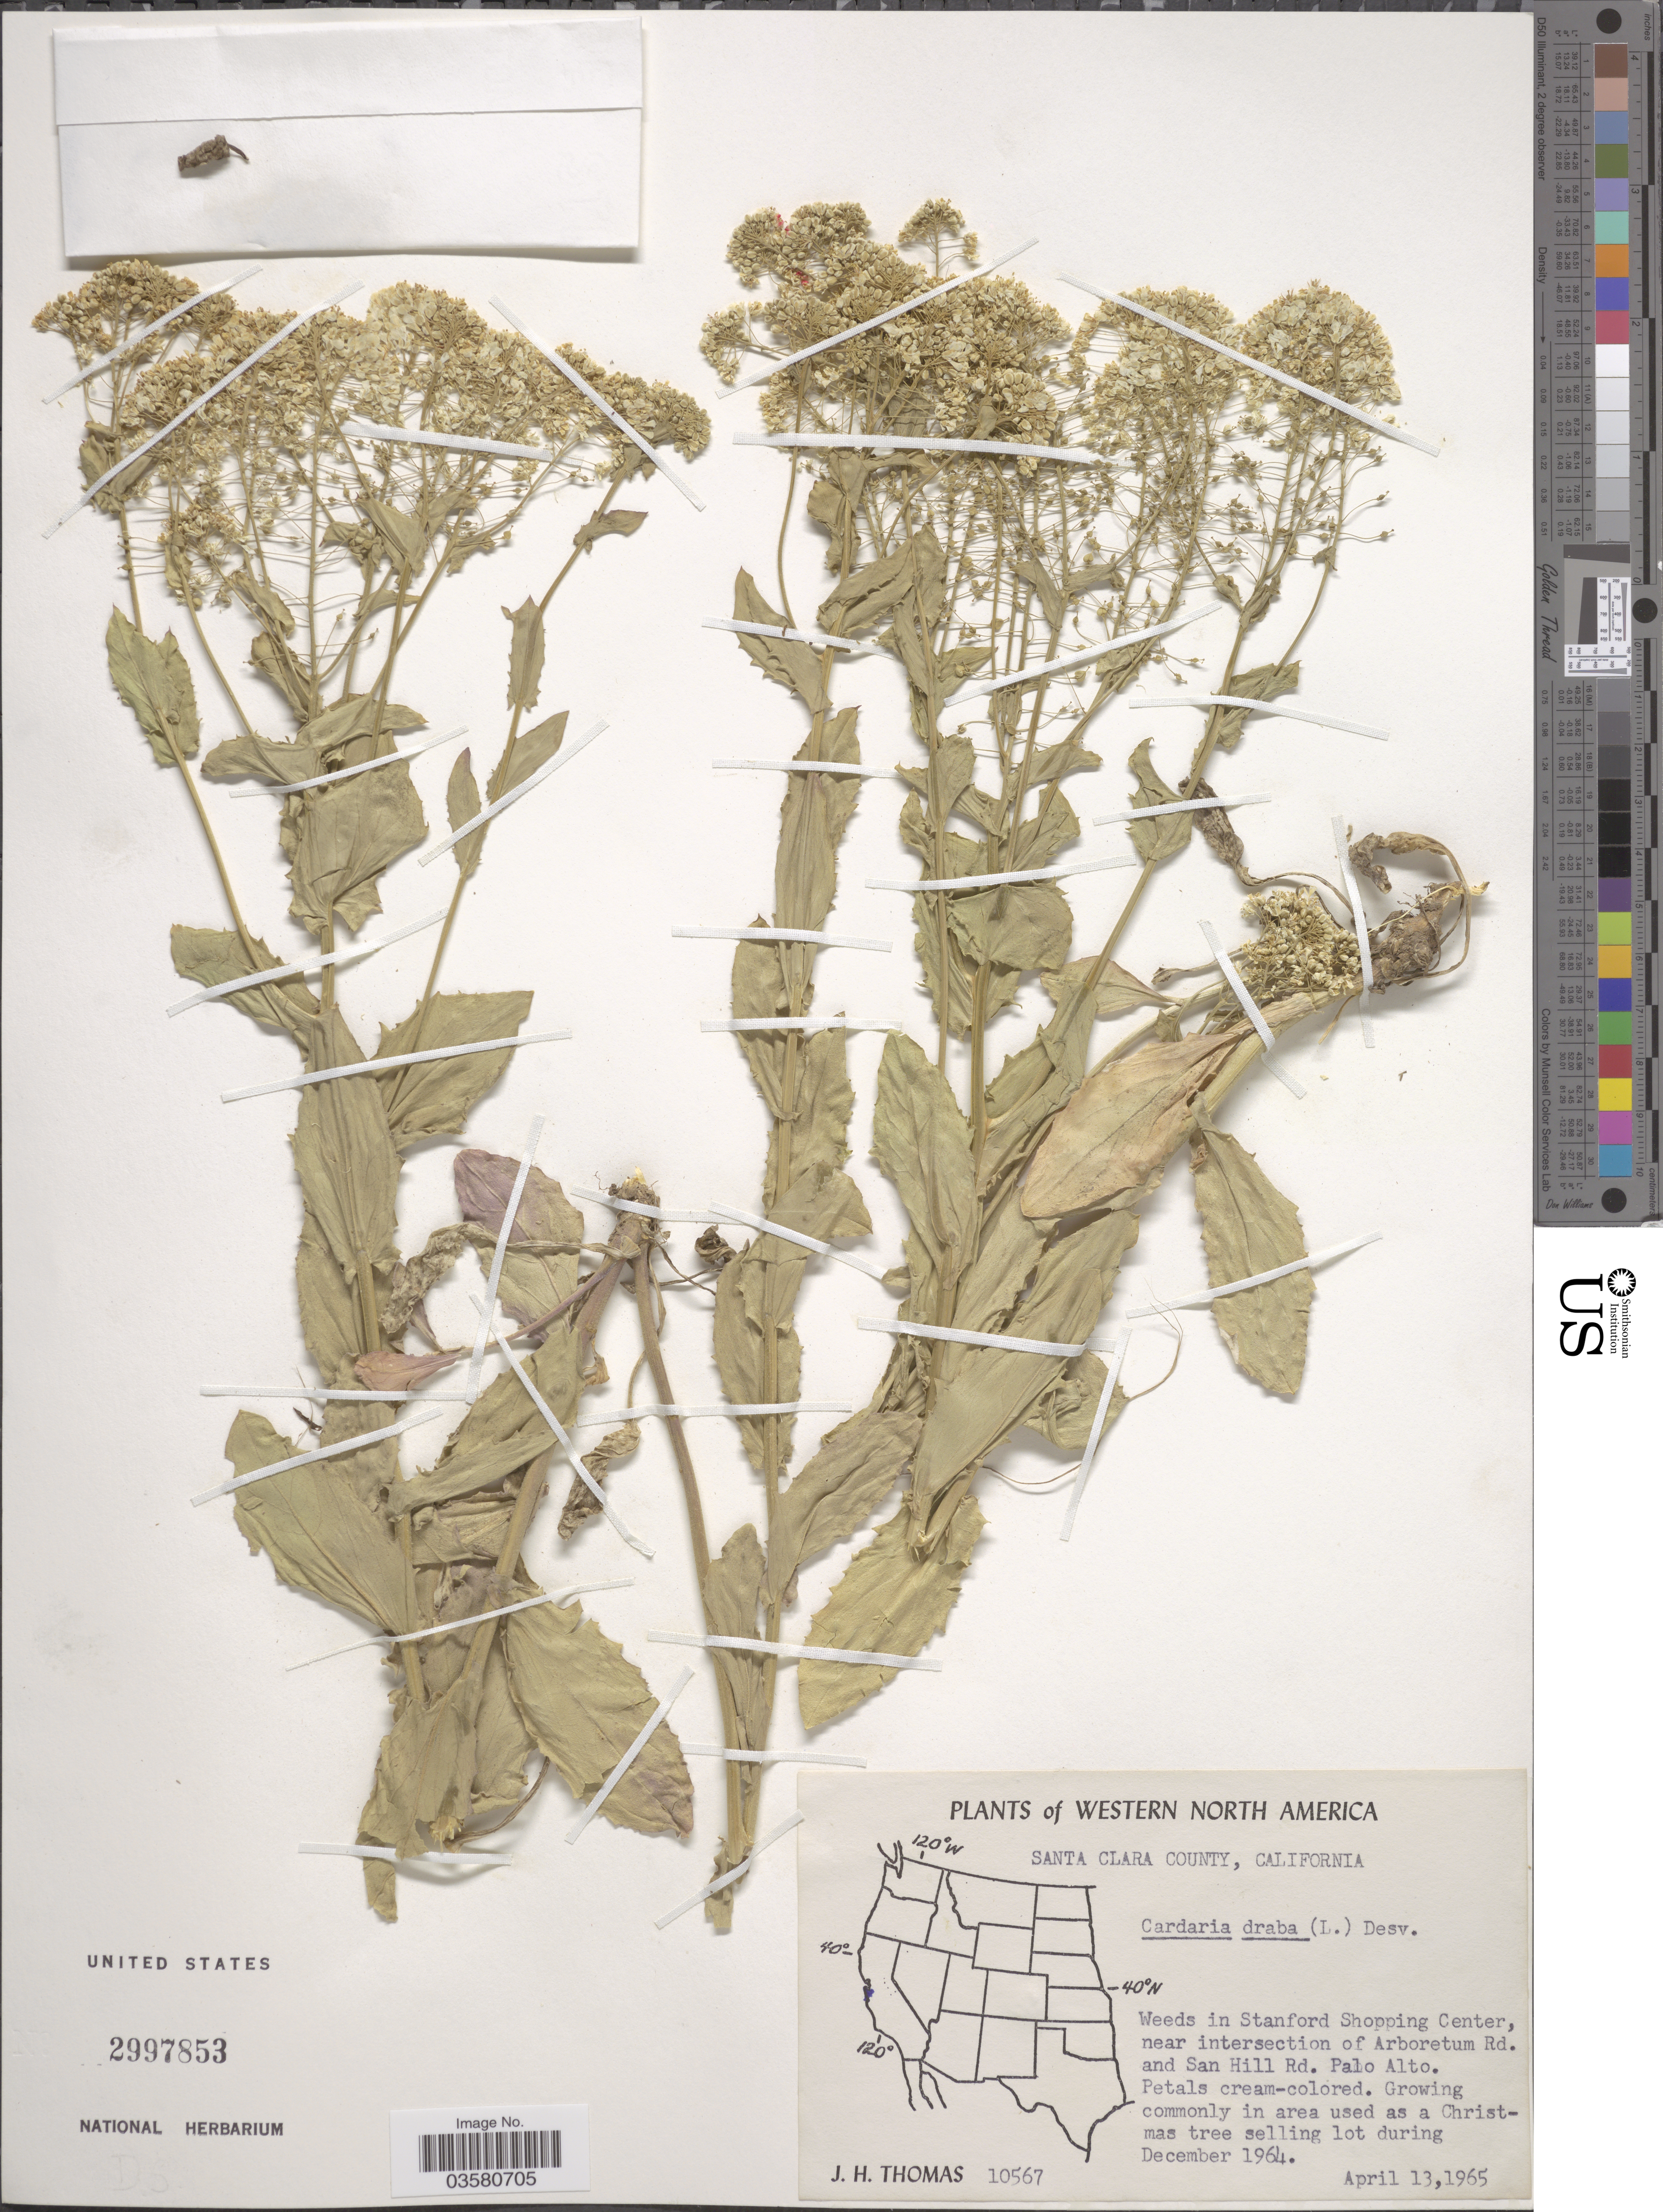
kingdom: Plantae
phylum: Tracheophyta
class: Magnoliopsida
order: Brassicales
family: Brassicaceae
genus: Lepidium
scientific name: Lepidium draba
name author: L.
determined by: Strong, M. T., (US), Smithsonian Institution - National Museum of Natural History (UNITED STATES)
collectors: J. H. Thomas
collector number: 10567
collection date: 1965-04-13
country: United States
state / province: California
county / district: Santa Clara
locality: Western North America. Santa Clara County. Weeds in Stanford Shopping Center, near intersection of Arboretum Rd. and San Hill Rd. Palo Alto.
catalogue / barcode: US 2997853